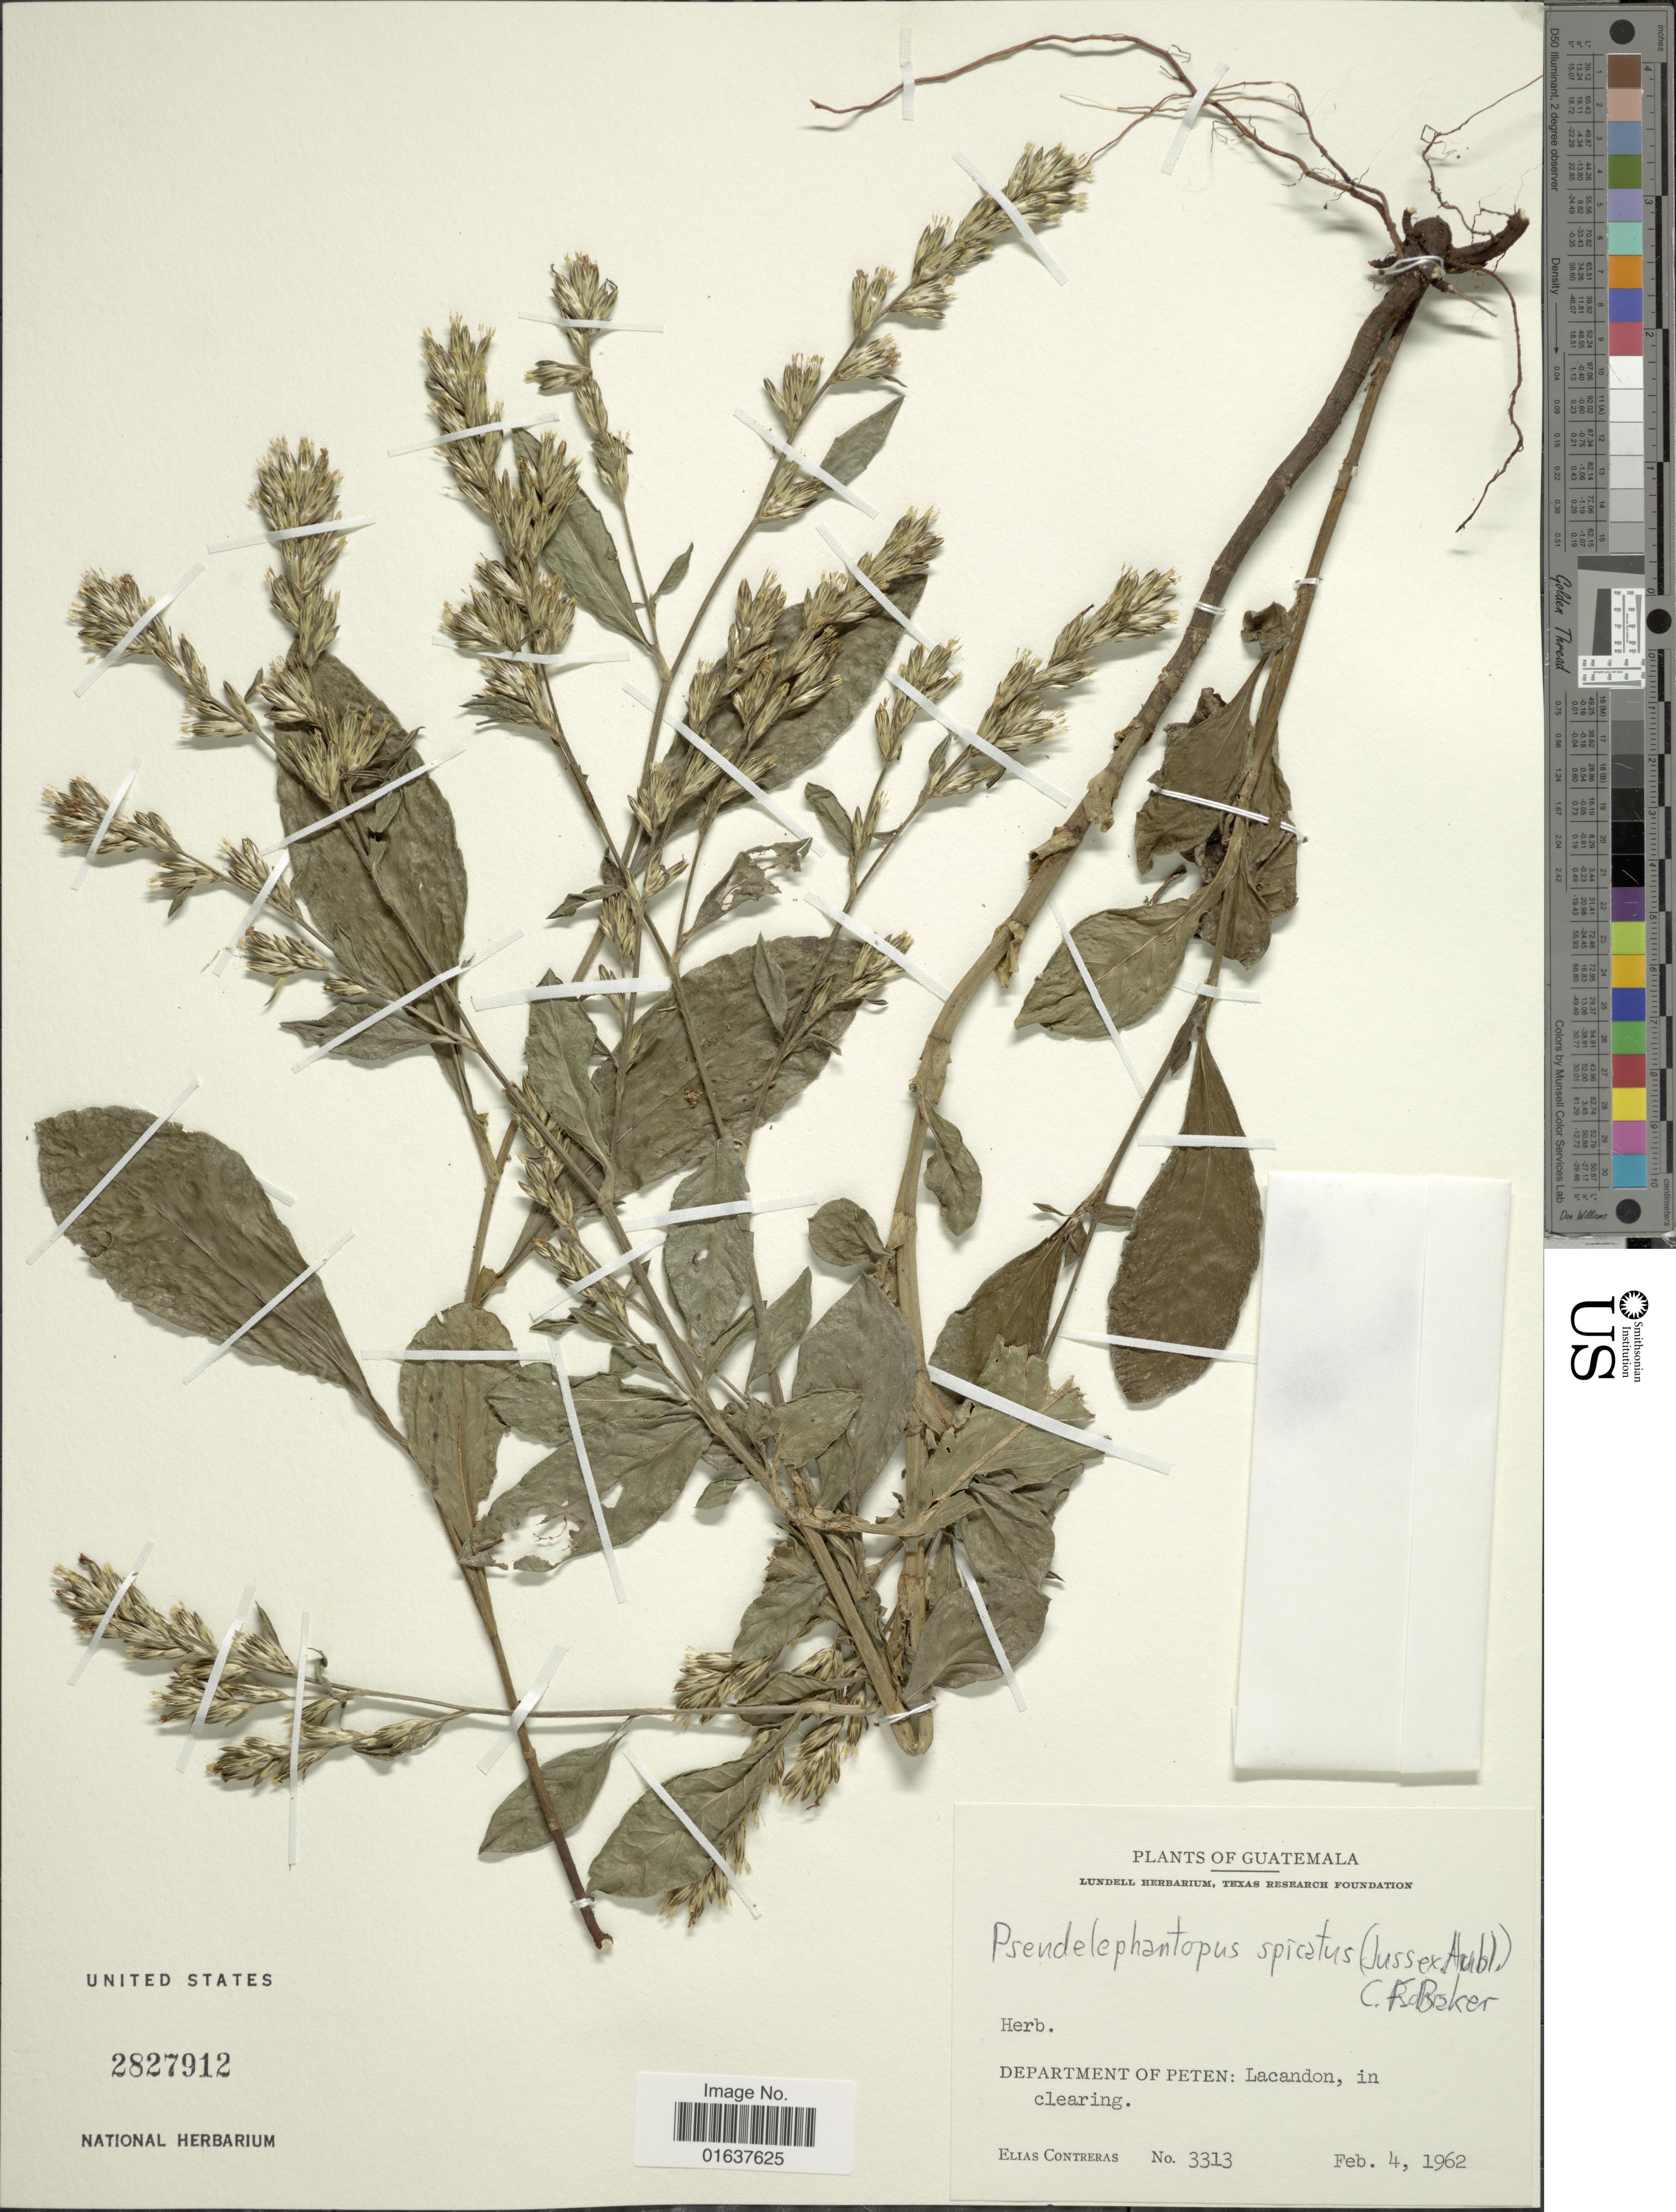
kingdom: Plantae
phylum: Tracheophyta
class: Magnoliopsida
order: Asterales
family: Asteraceae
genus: Pseudelephantopus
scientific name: Pseudelephantopus spicatus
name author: (Juss. ex Aubl.) C.F. Baker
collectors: E. Contreras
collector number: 3313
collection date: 1962-02-04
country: Guatemala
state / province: El Petén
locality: Department of Peten: Lacandon, in clearing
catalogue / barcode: US 2827912